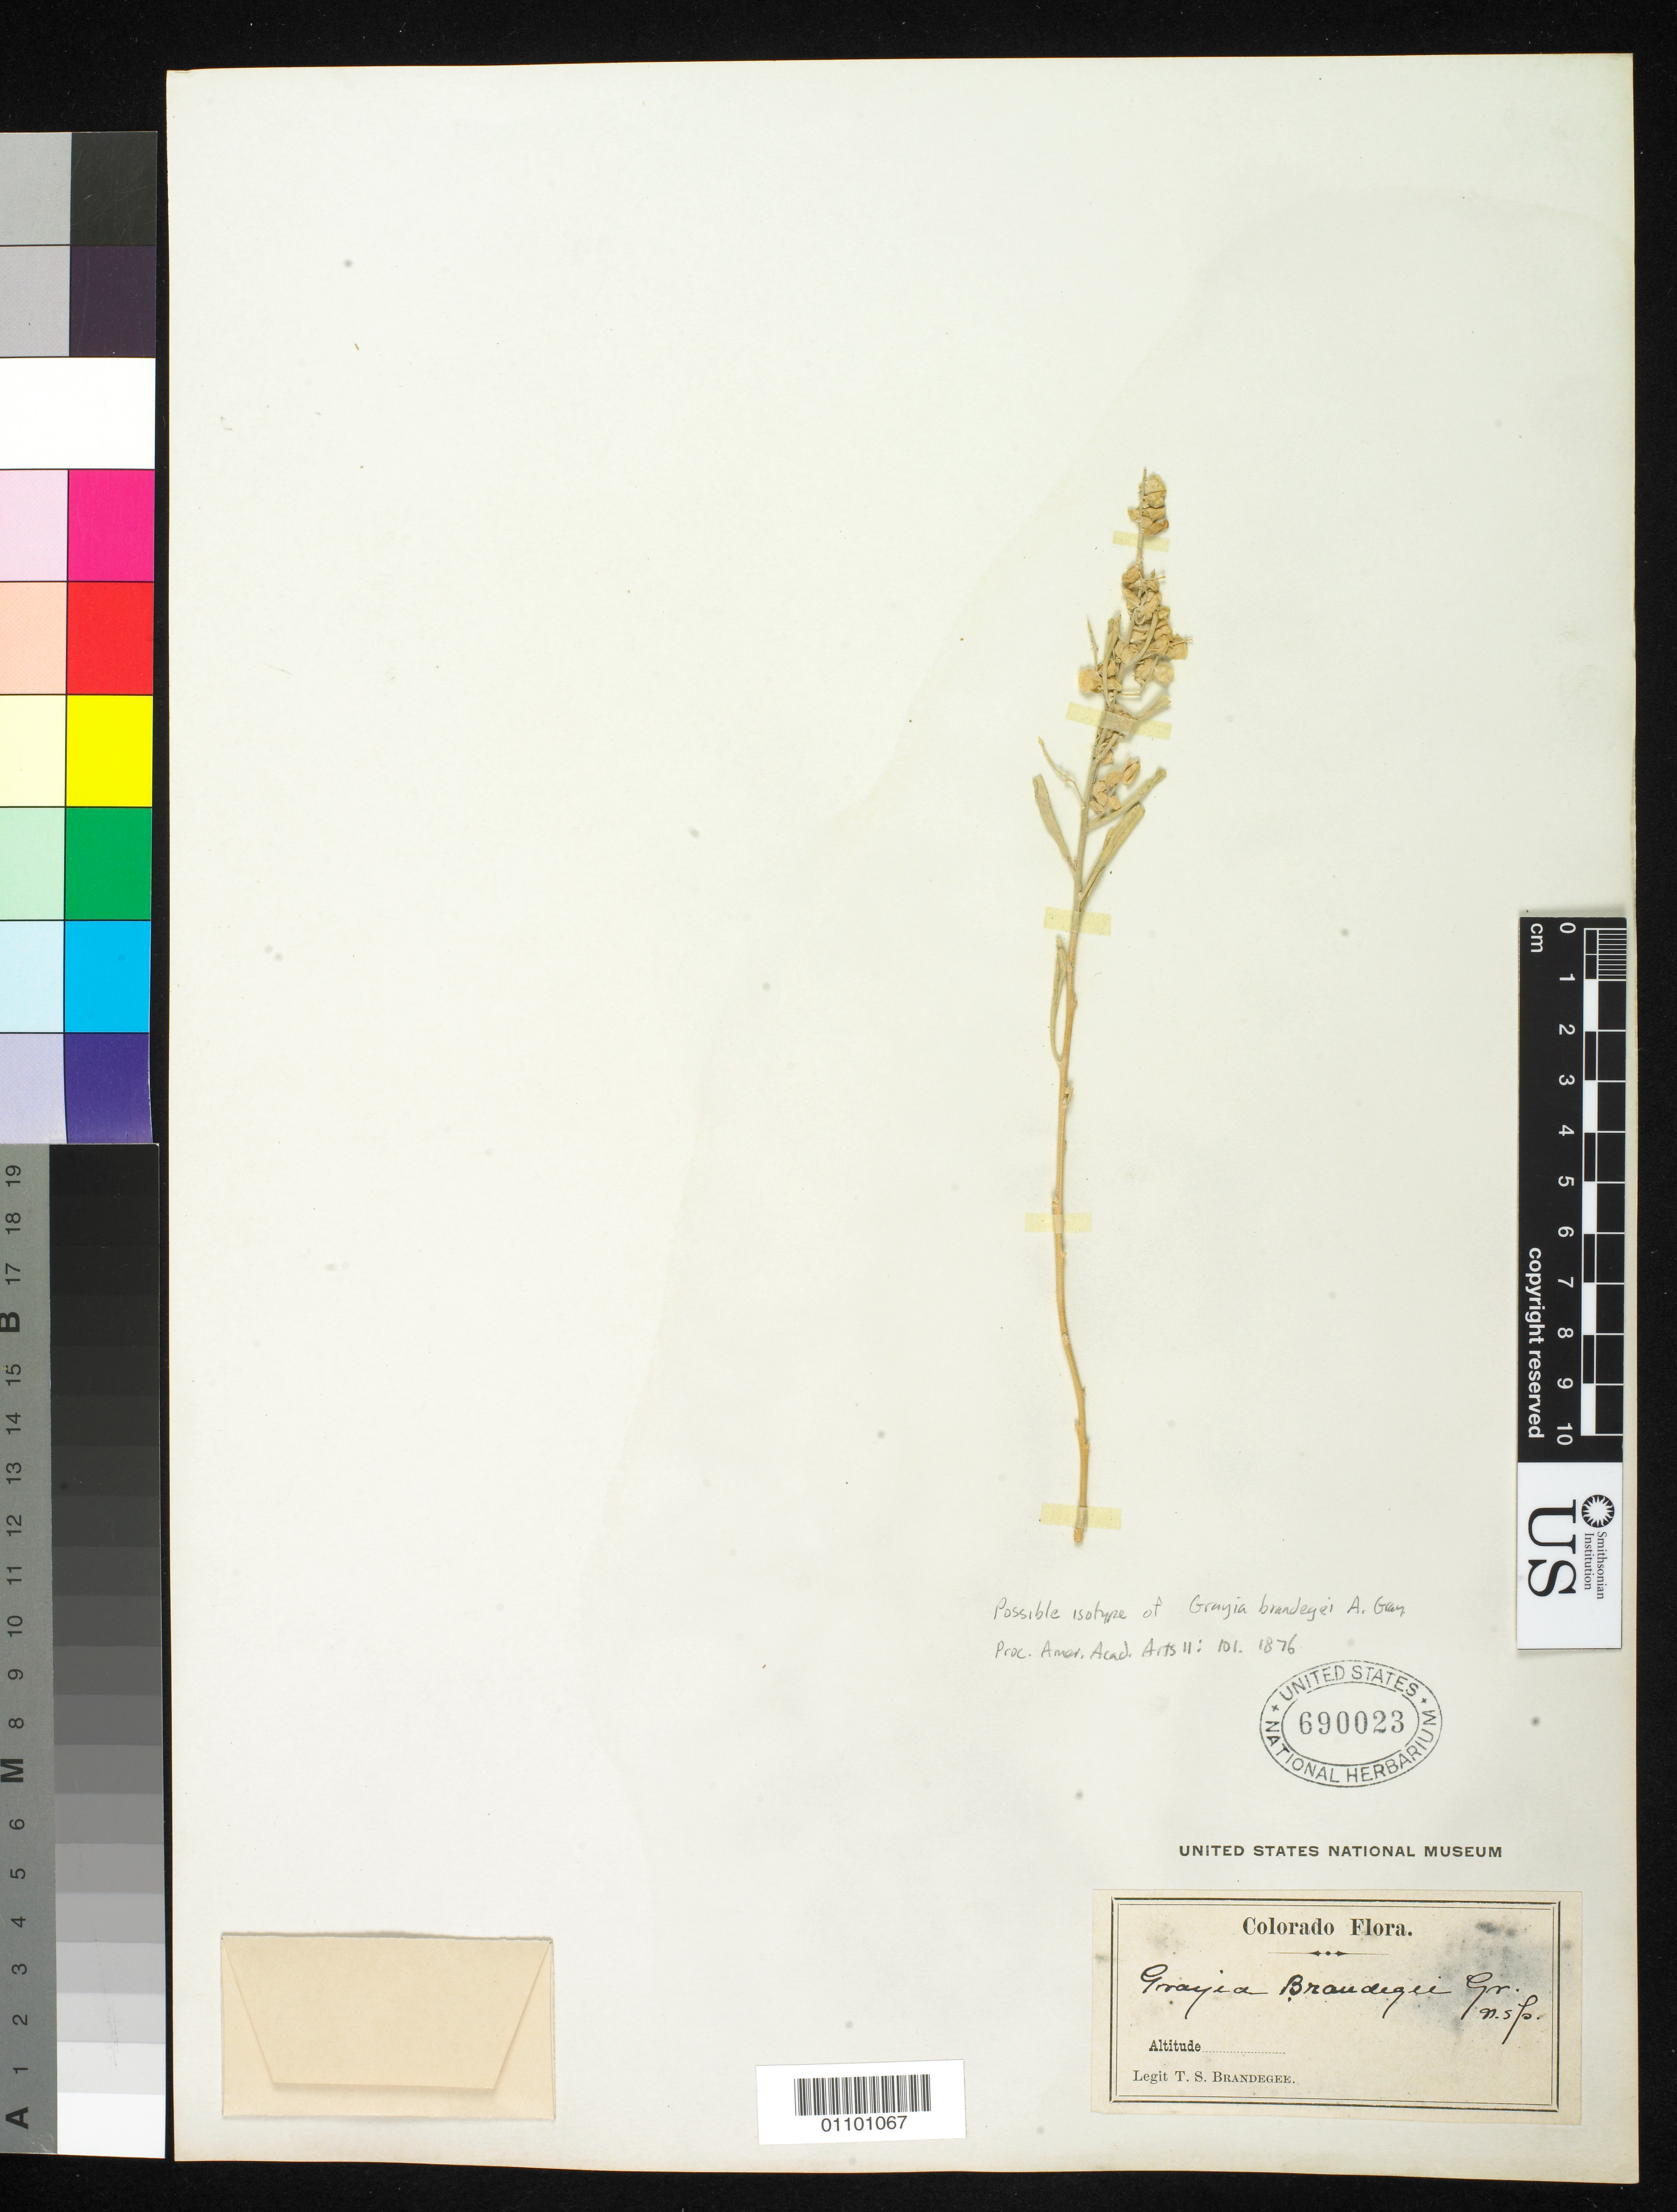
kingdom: Plantae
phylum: Tracheophyta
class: Magnoliopsida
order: Caryophyllales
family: Amaranthaceae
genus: Grayia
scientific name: Grayia brandegeei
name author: A. Gray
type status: Possible Type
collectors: T. S. Brandegee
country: United States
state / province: Colorado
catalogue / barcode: US 690023